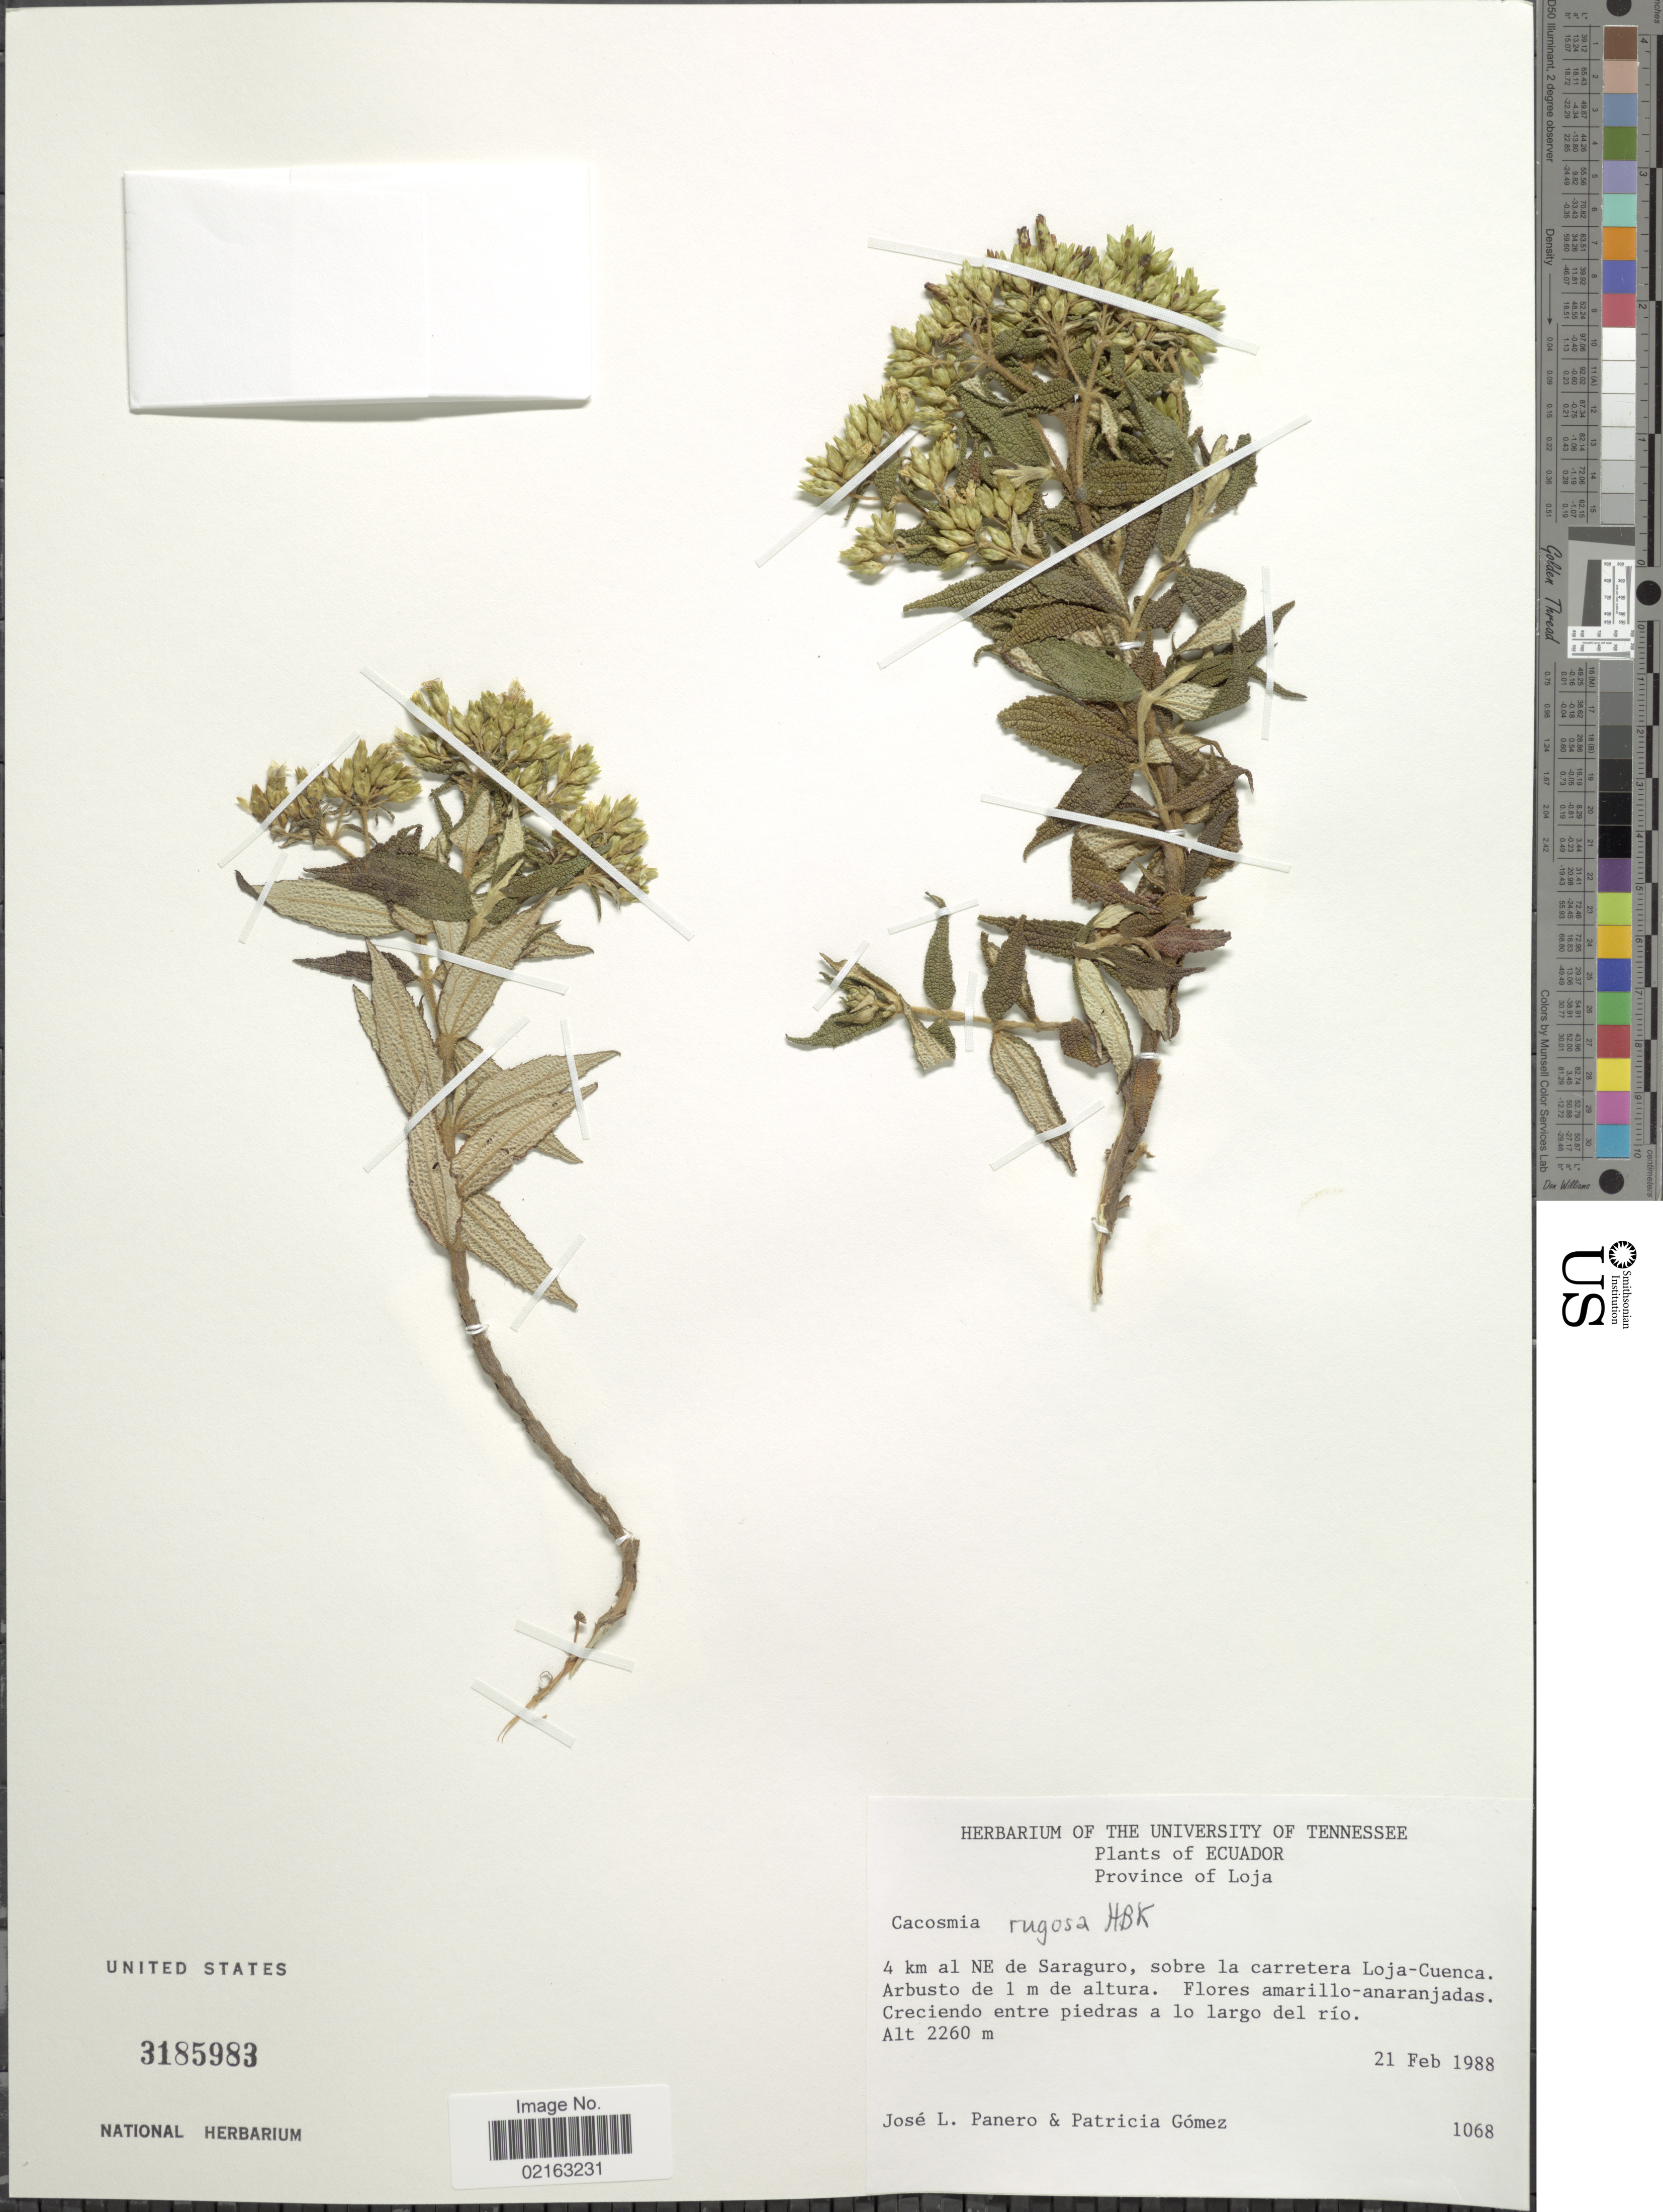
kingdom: Plantae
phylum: Tracheophyta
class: Magnoliopsida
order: Asterales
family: Asteraceae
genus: Cacosmia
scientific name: Cacosmia rugosa var. rugosa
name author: Kunth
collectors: J. L. Panero & P. Gomez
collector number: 1068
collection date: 1988-02-21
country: Ecuador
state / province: Loja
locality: Province of Loja. 4 km al NE de Saraguro, sobre la carretera Loja-Cuenca.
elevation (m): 2260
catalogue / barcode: US 3185983